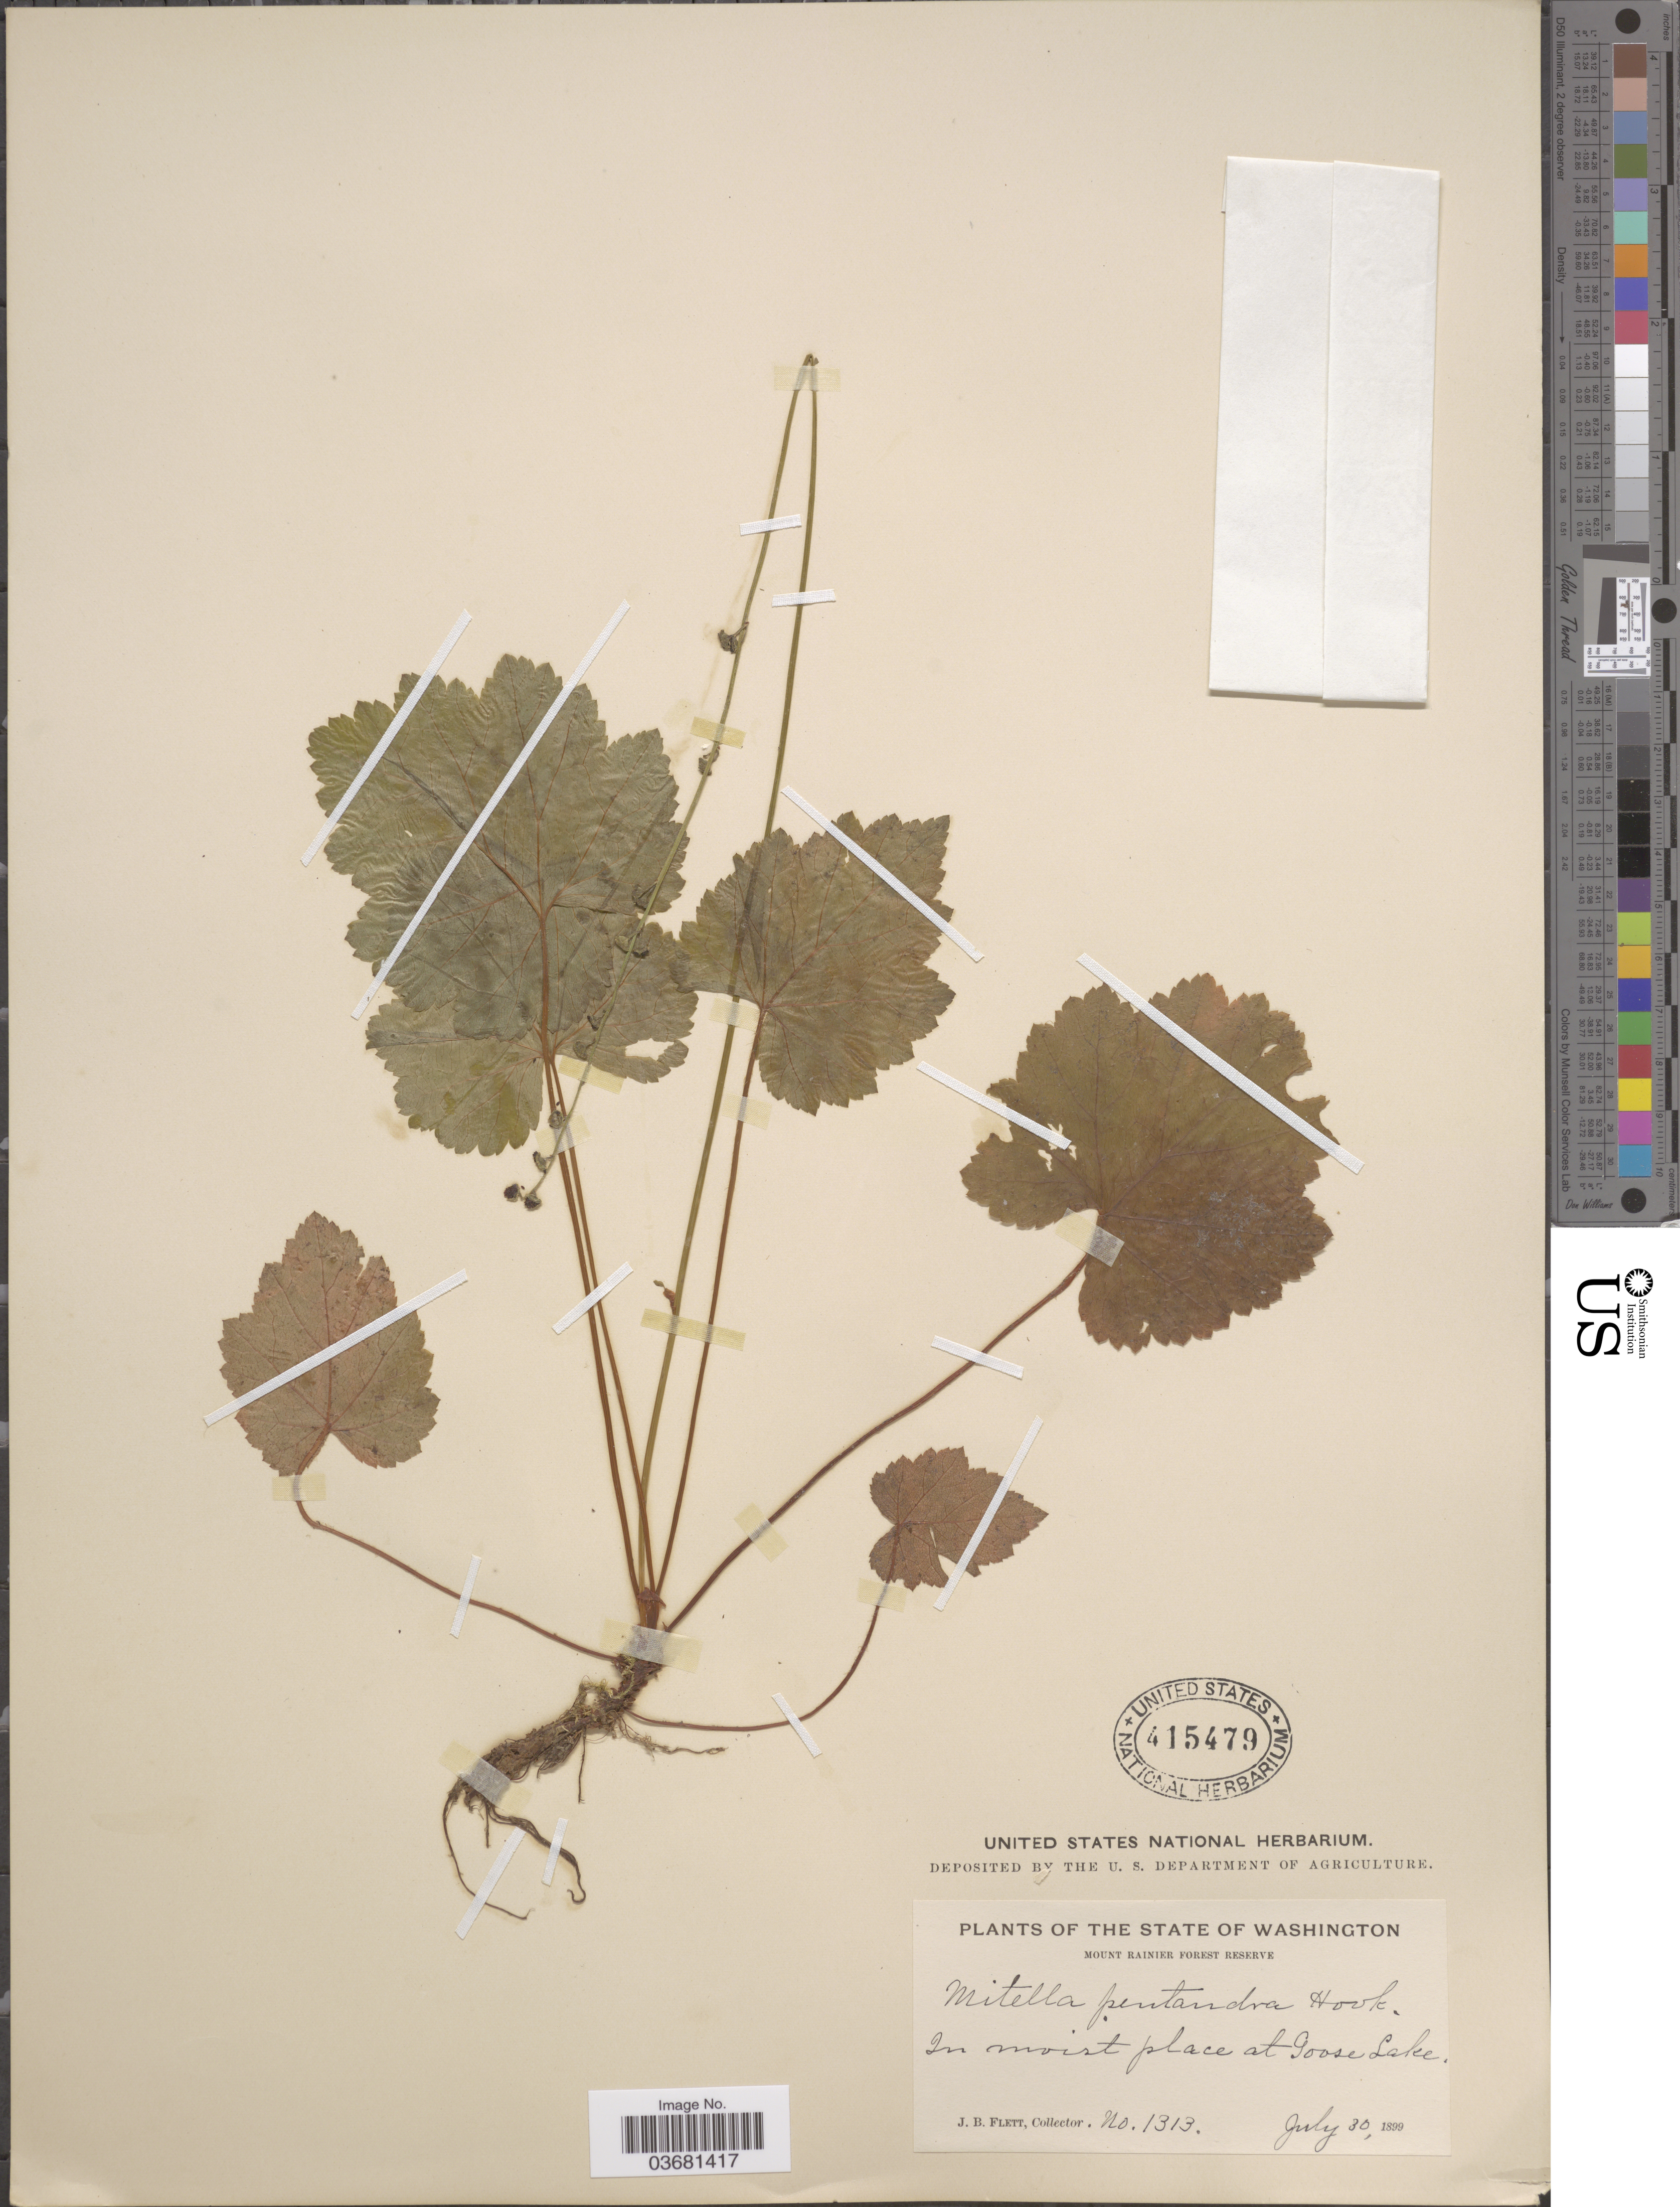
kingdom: Plantae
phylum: Tracheophyta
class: Magnoliopsida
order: Saxifragales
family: Saxifragaceae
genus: Mitella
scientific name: Mitella pentandra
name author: Hook.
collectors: J. Flett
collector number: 1313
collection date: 1899-07-30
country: United States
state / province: Washington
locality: Mount Rainier Forest Reserve. In moist place at Goose Lake.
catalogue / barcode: US 415479